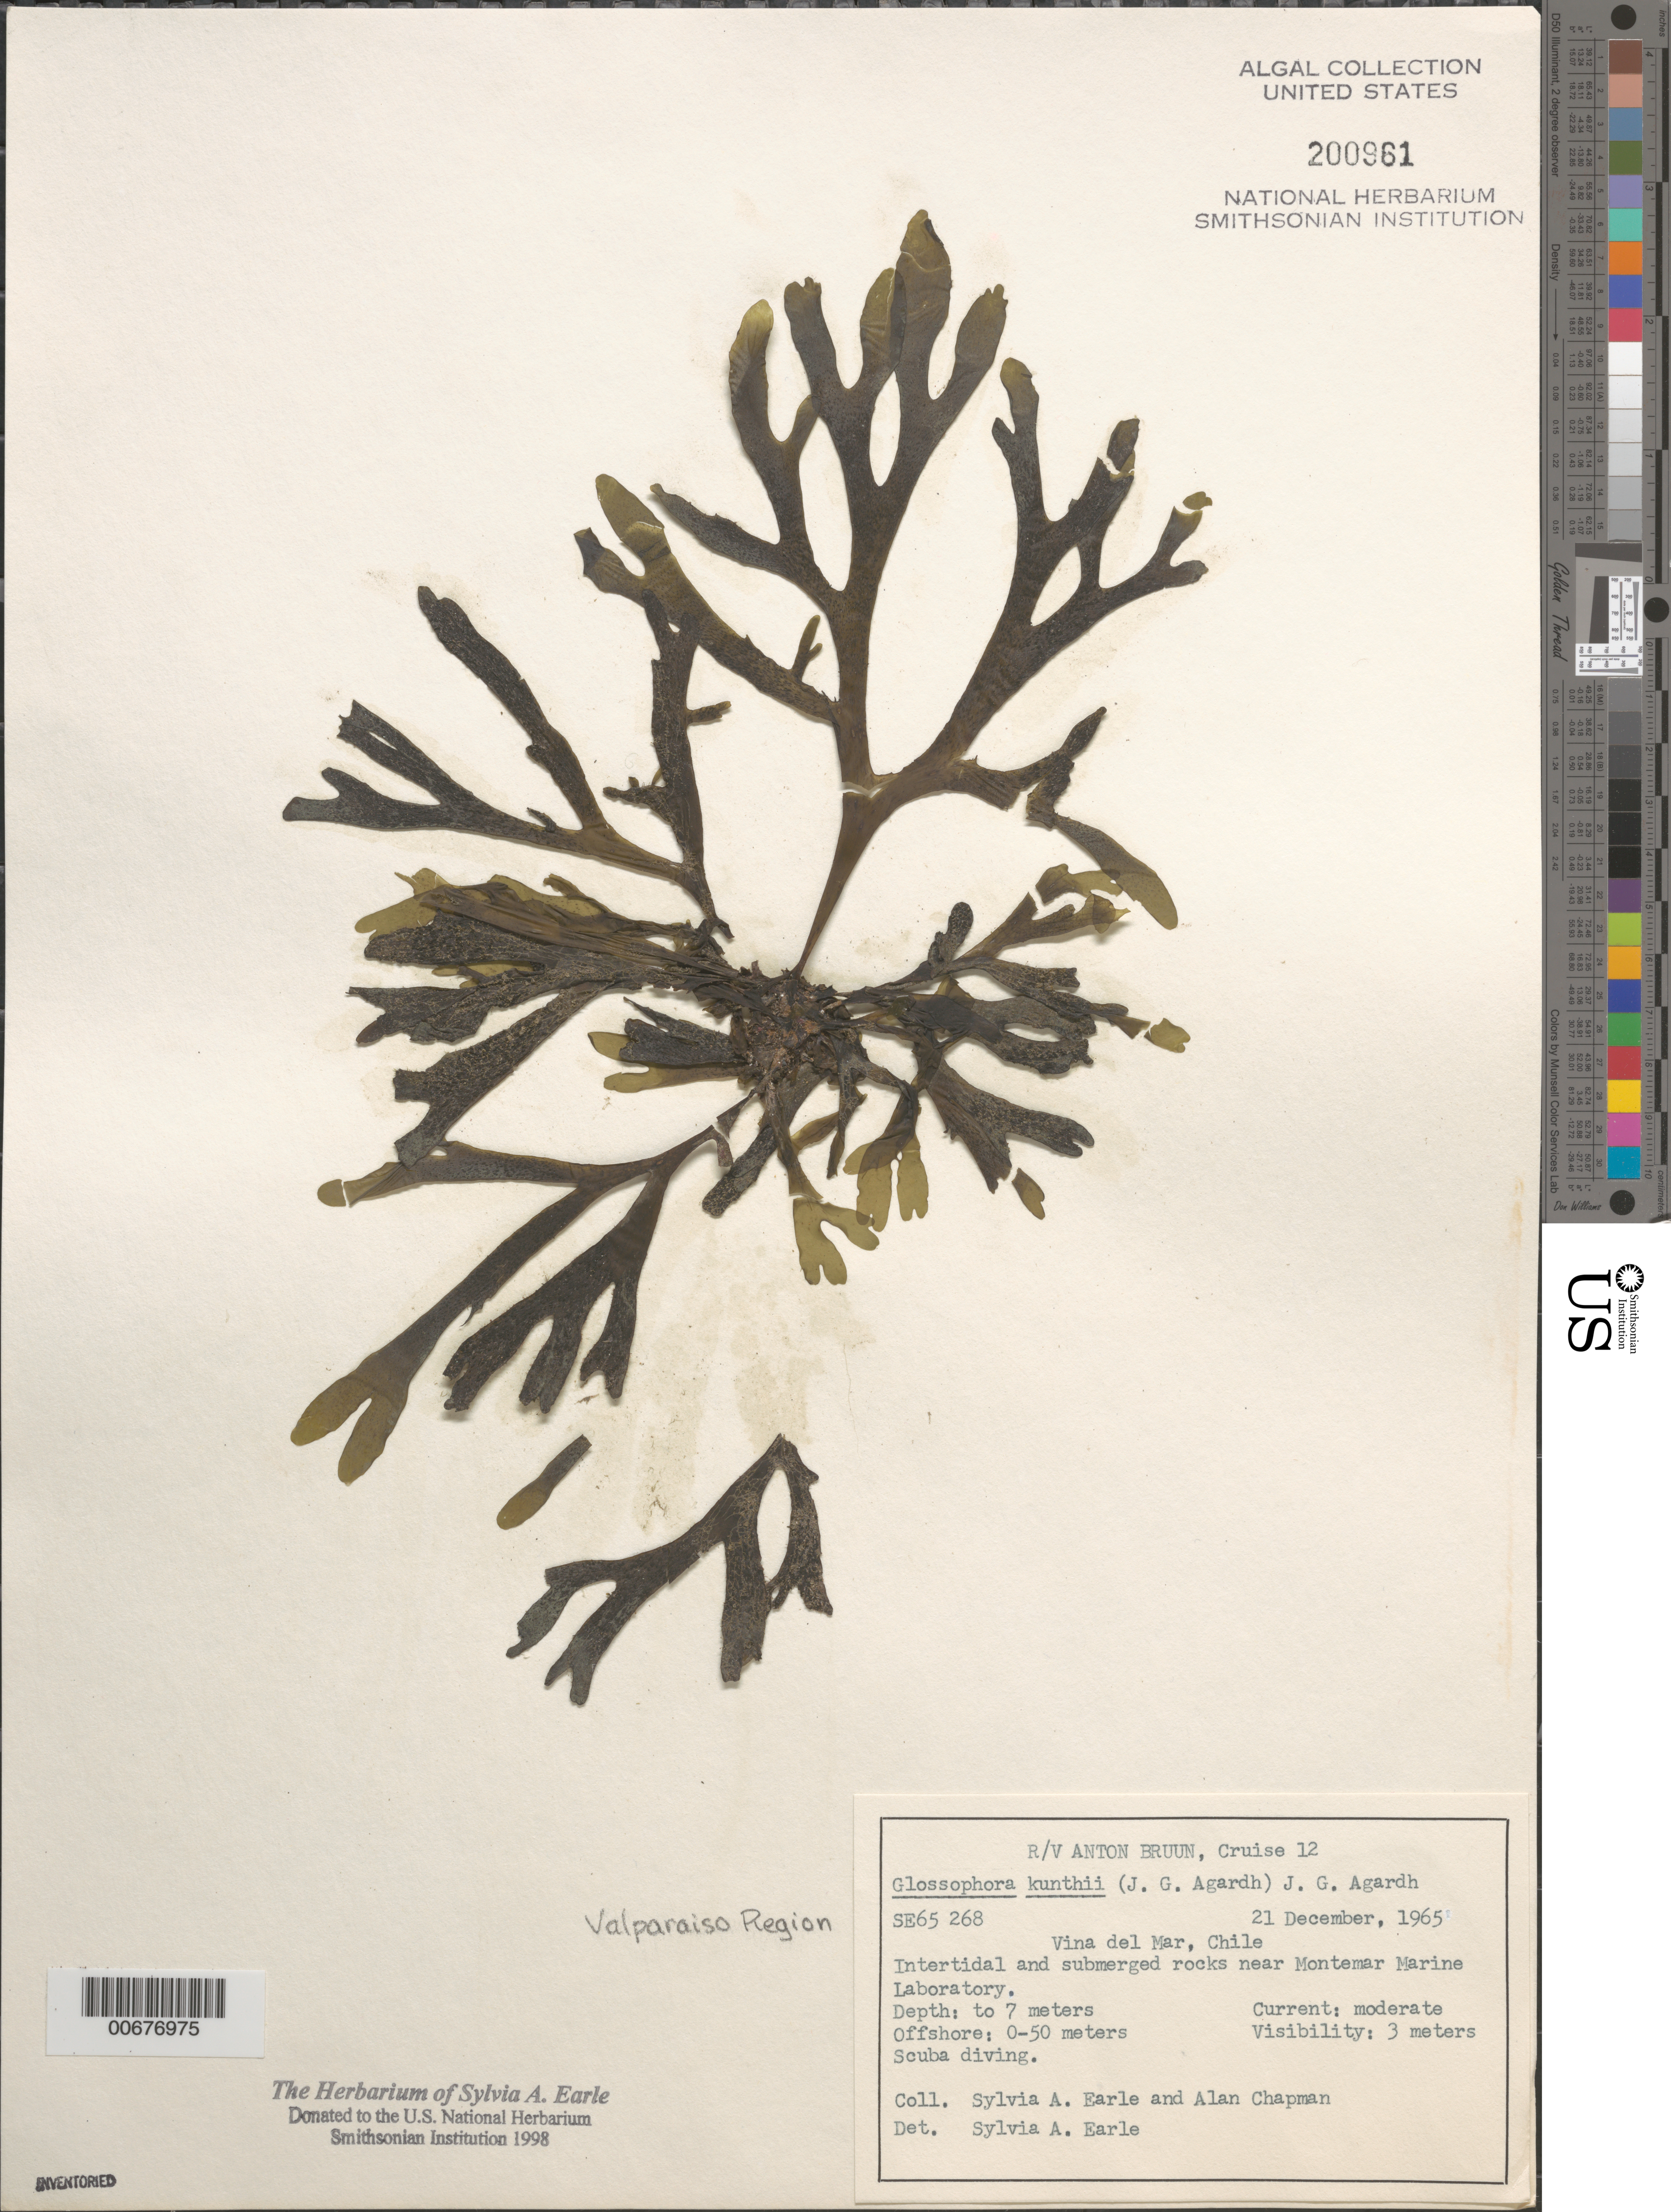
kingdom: Chromista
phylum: Ochrophyta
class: Phaeophyceae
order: Dictyotales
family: Dictyotaceae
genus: Dictyota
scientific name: Dictyota kunthii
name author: (C. Agardh) Grev.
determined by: Algae name updating Project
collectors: S. A. Earle & A. Chapman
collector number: SE 65268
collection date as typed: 21 Dec 1965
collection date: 1965-12-21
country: Chile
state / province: Valparaíso (V)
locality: Vina del Mar, near Montemar Marine Laboratory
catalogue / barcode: US 200961